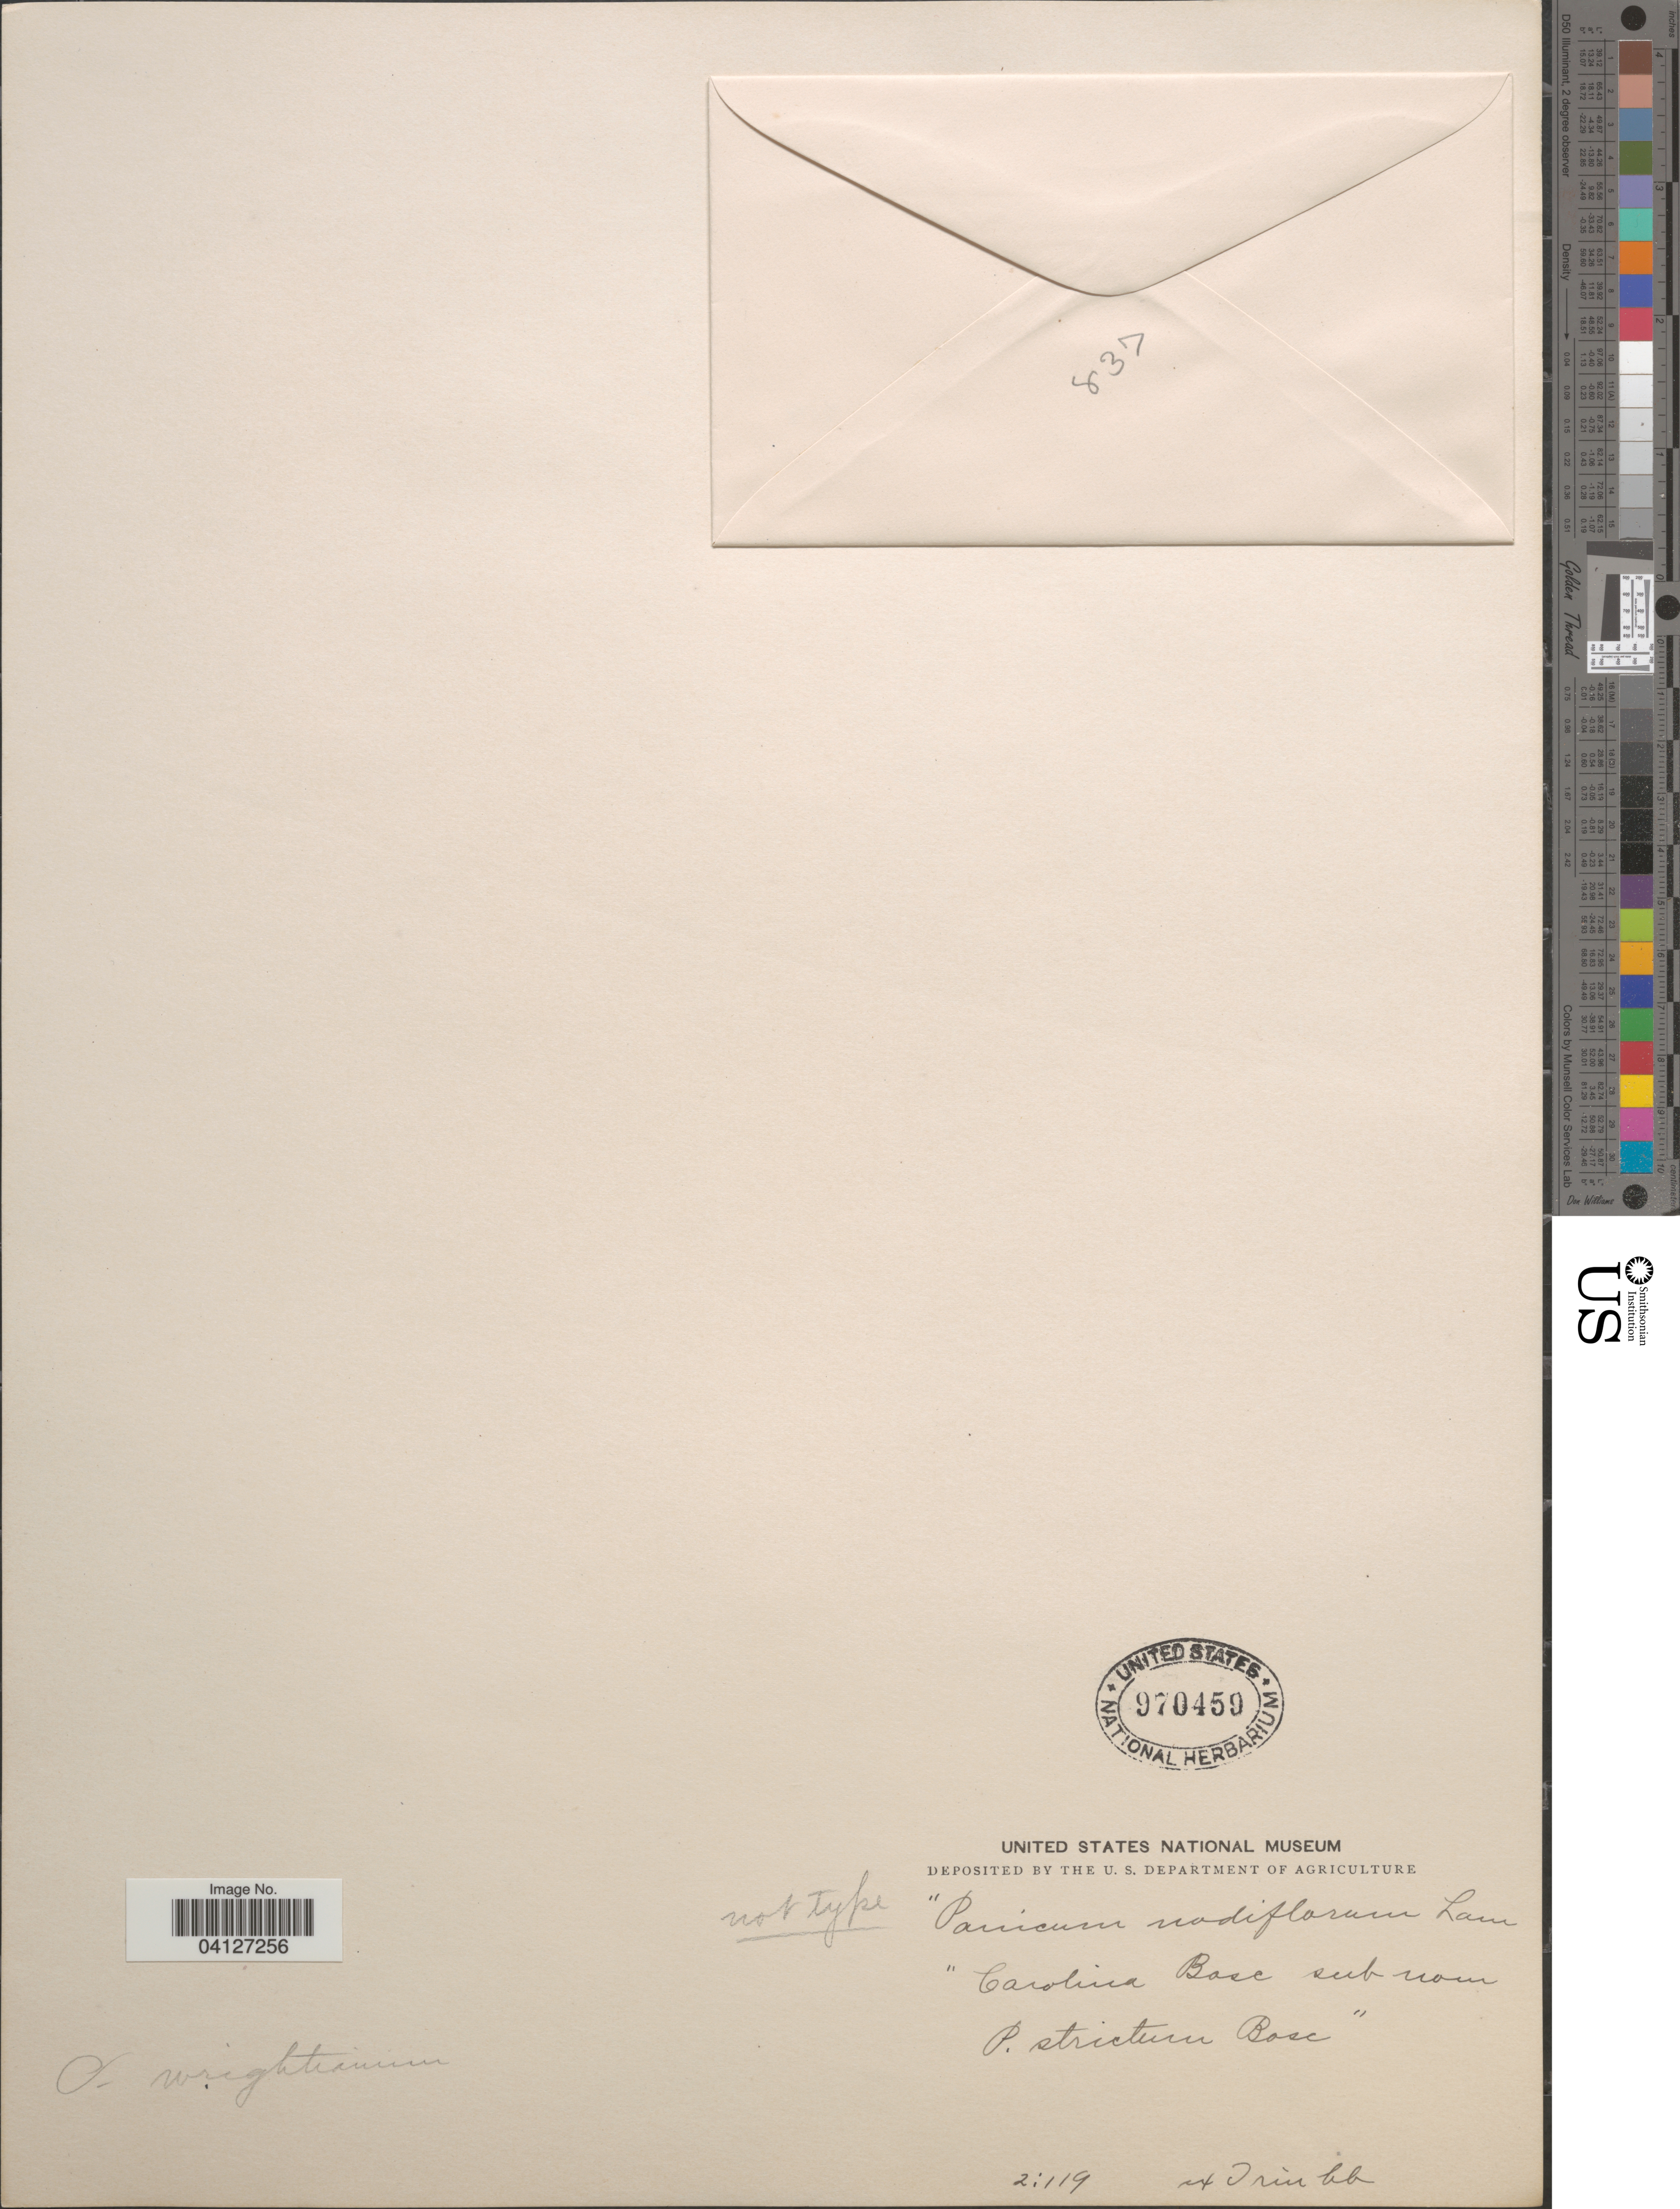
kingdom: Plantae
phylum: Tracheophyta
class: Liliopsida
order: Poales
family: Poaceae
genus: Panicum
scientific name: Panicum nodiflorum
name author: Lam.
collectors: Ex herb. Trin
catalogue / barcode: US 970459